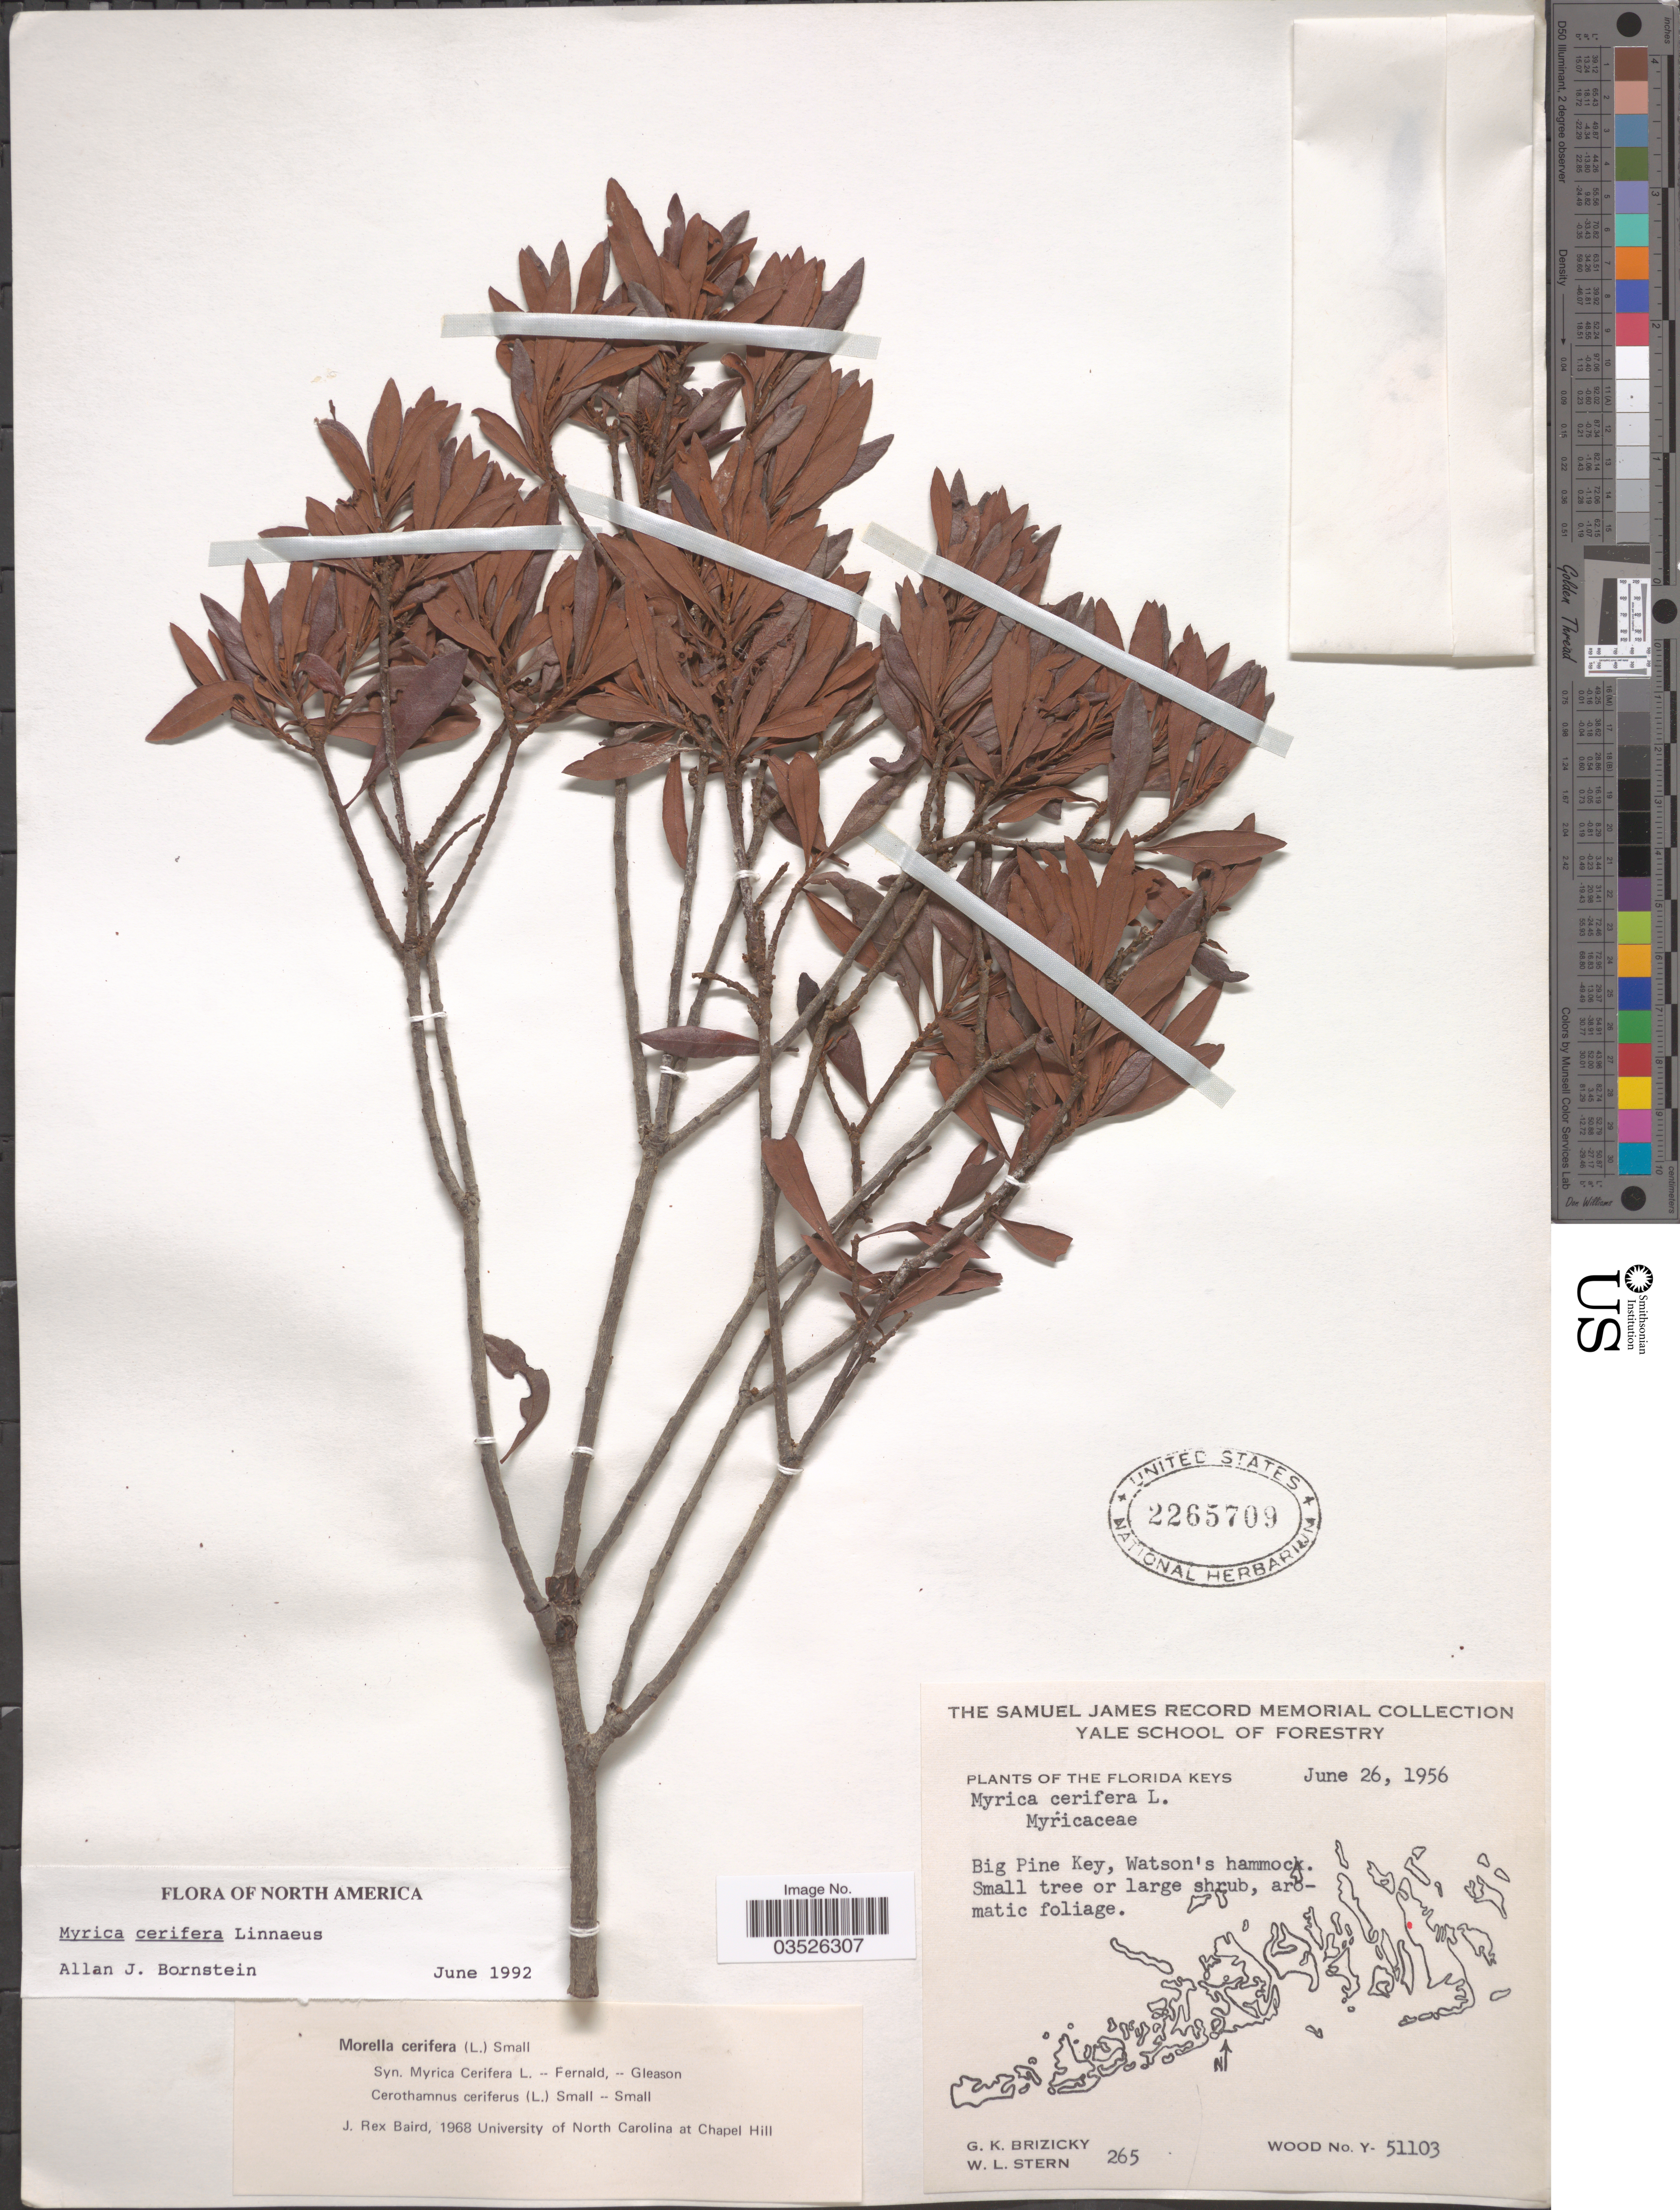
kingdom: Plantae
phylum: Tracheophyta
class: Magnoliopsida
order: Fagales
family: Myricaceae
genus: Morella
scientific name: Morella cerifera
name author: (L.) Small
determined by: Baird, James Rex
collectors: G. K. Brizicky & W. L. Stern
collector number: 265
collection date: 1956-06-26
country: United States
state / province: Florida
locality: The Florida Keys. Big Pine Key, Watson's hammock.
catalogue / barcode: US 2265709